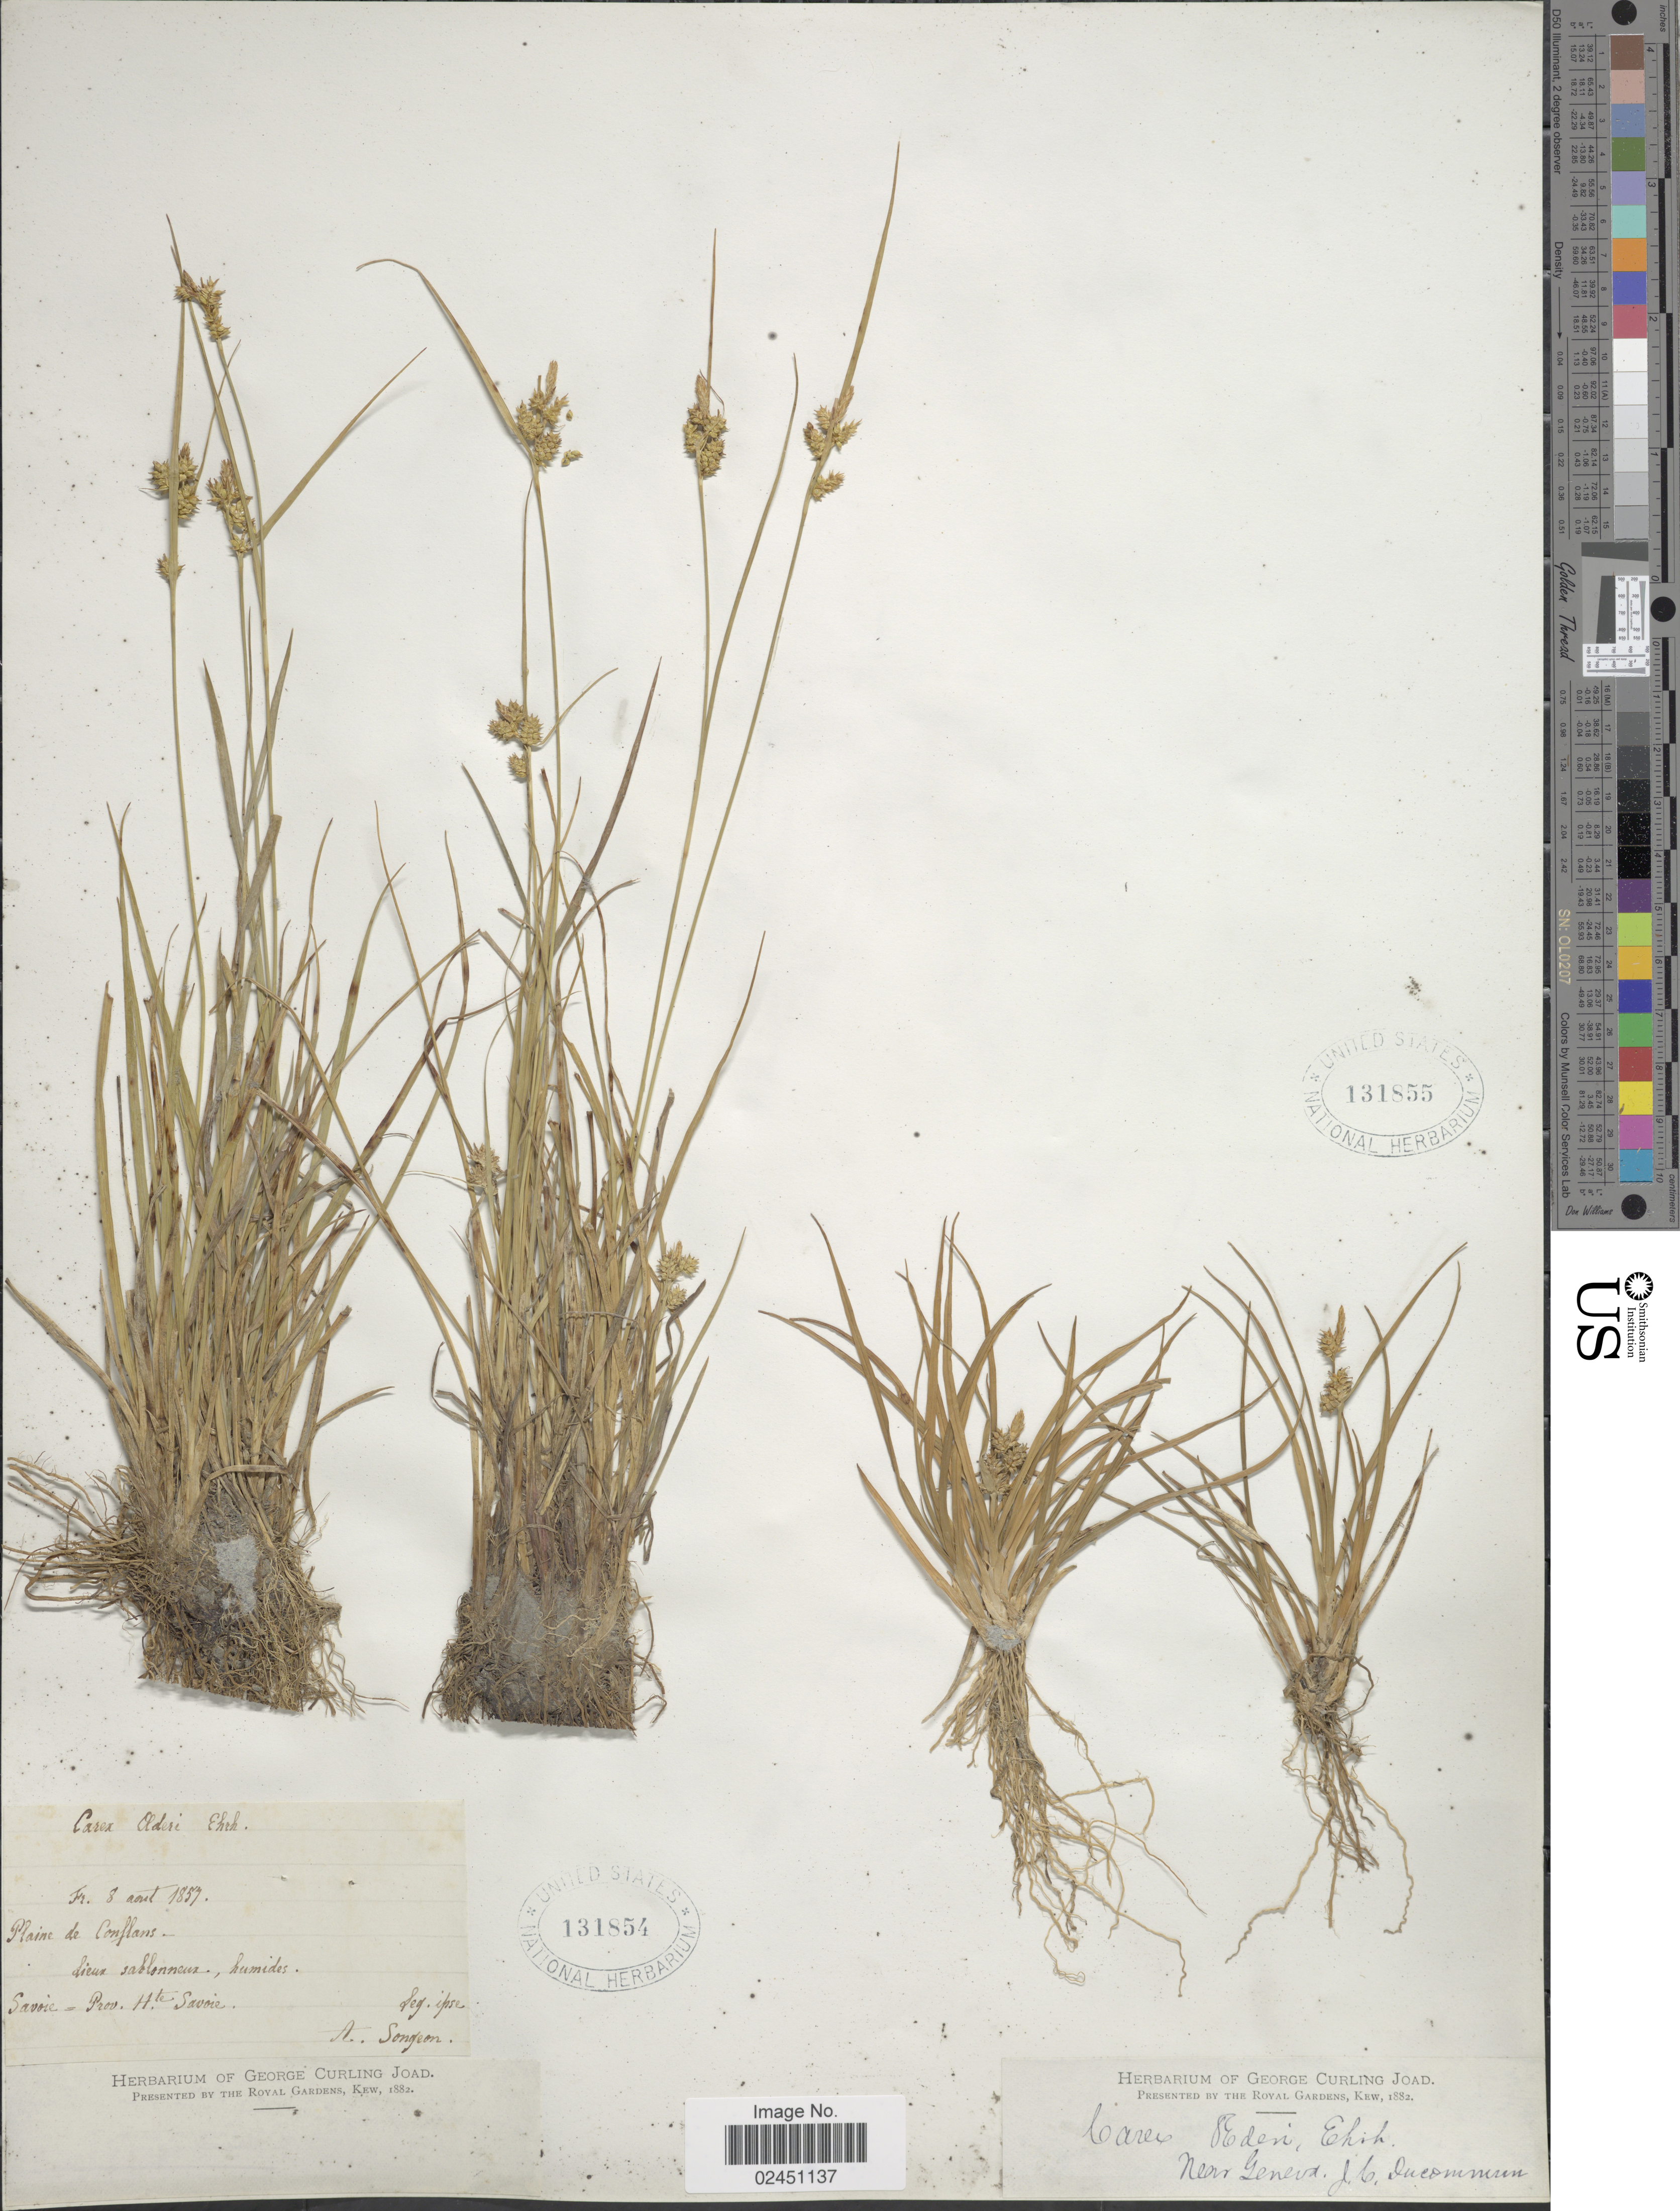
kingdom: Plantae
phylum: Tracheophyta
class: Liliopsida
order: Poales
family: Cyperaceae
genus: Carex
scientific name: Carex oederi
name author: Retz.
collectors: A. Songeon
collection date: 1857-08-08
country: France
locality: Plaine de Conflans. Savoie - Prov. Hte Savoie.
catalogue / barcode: US 131854